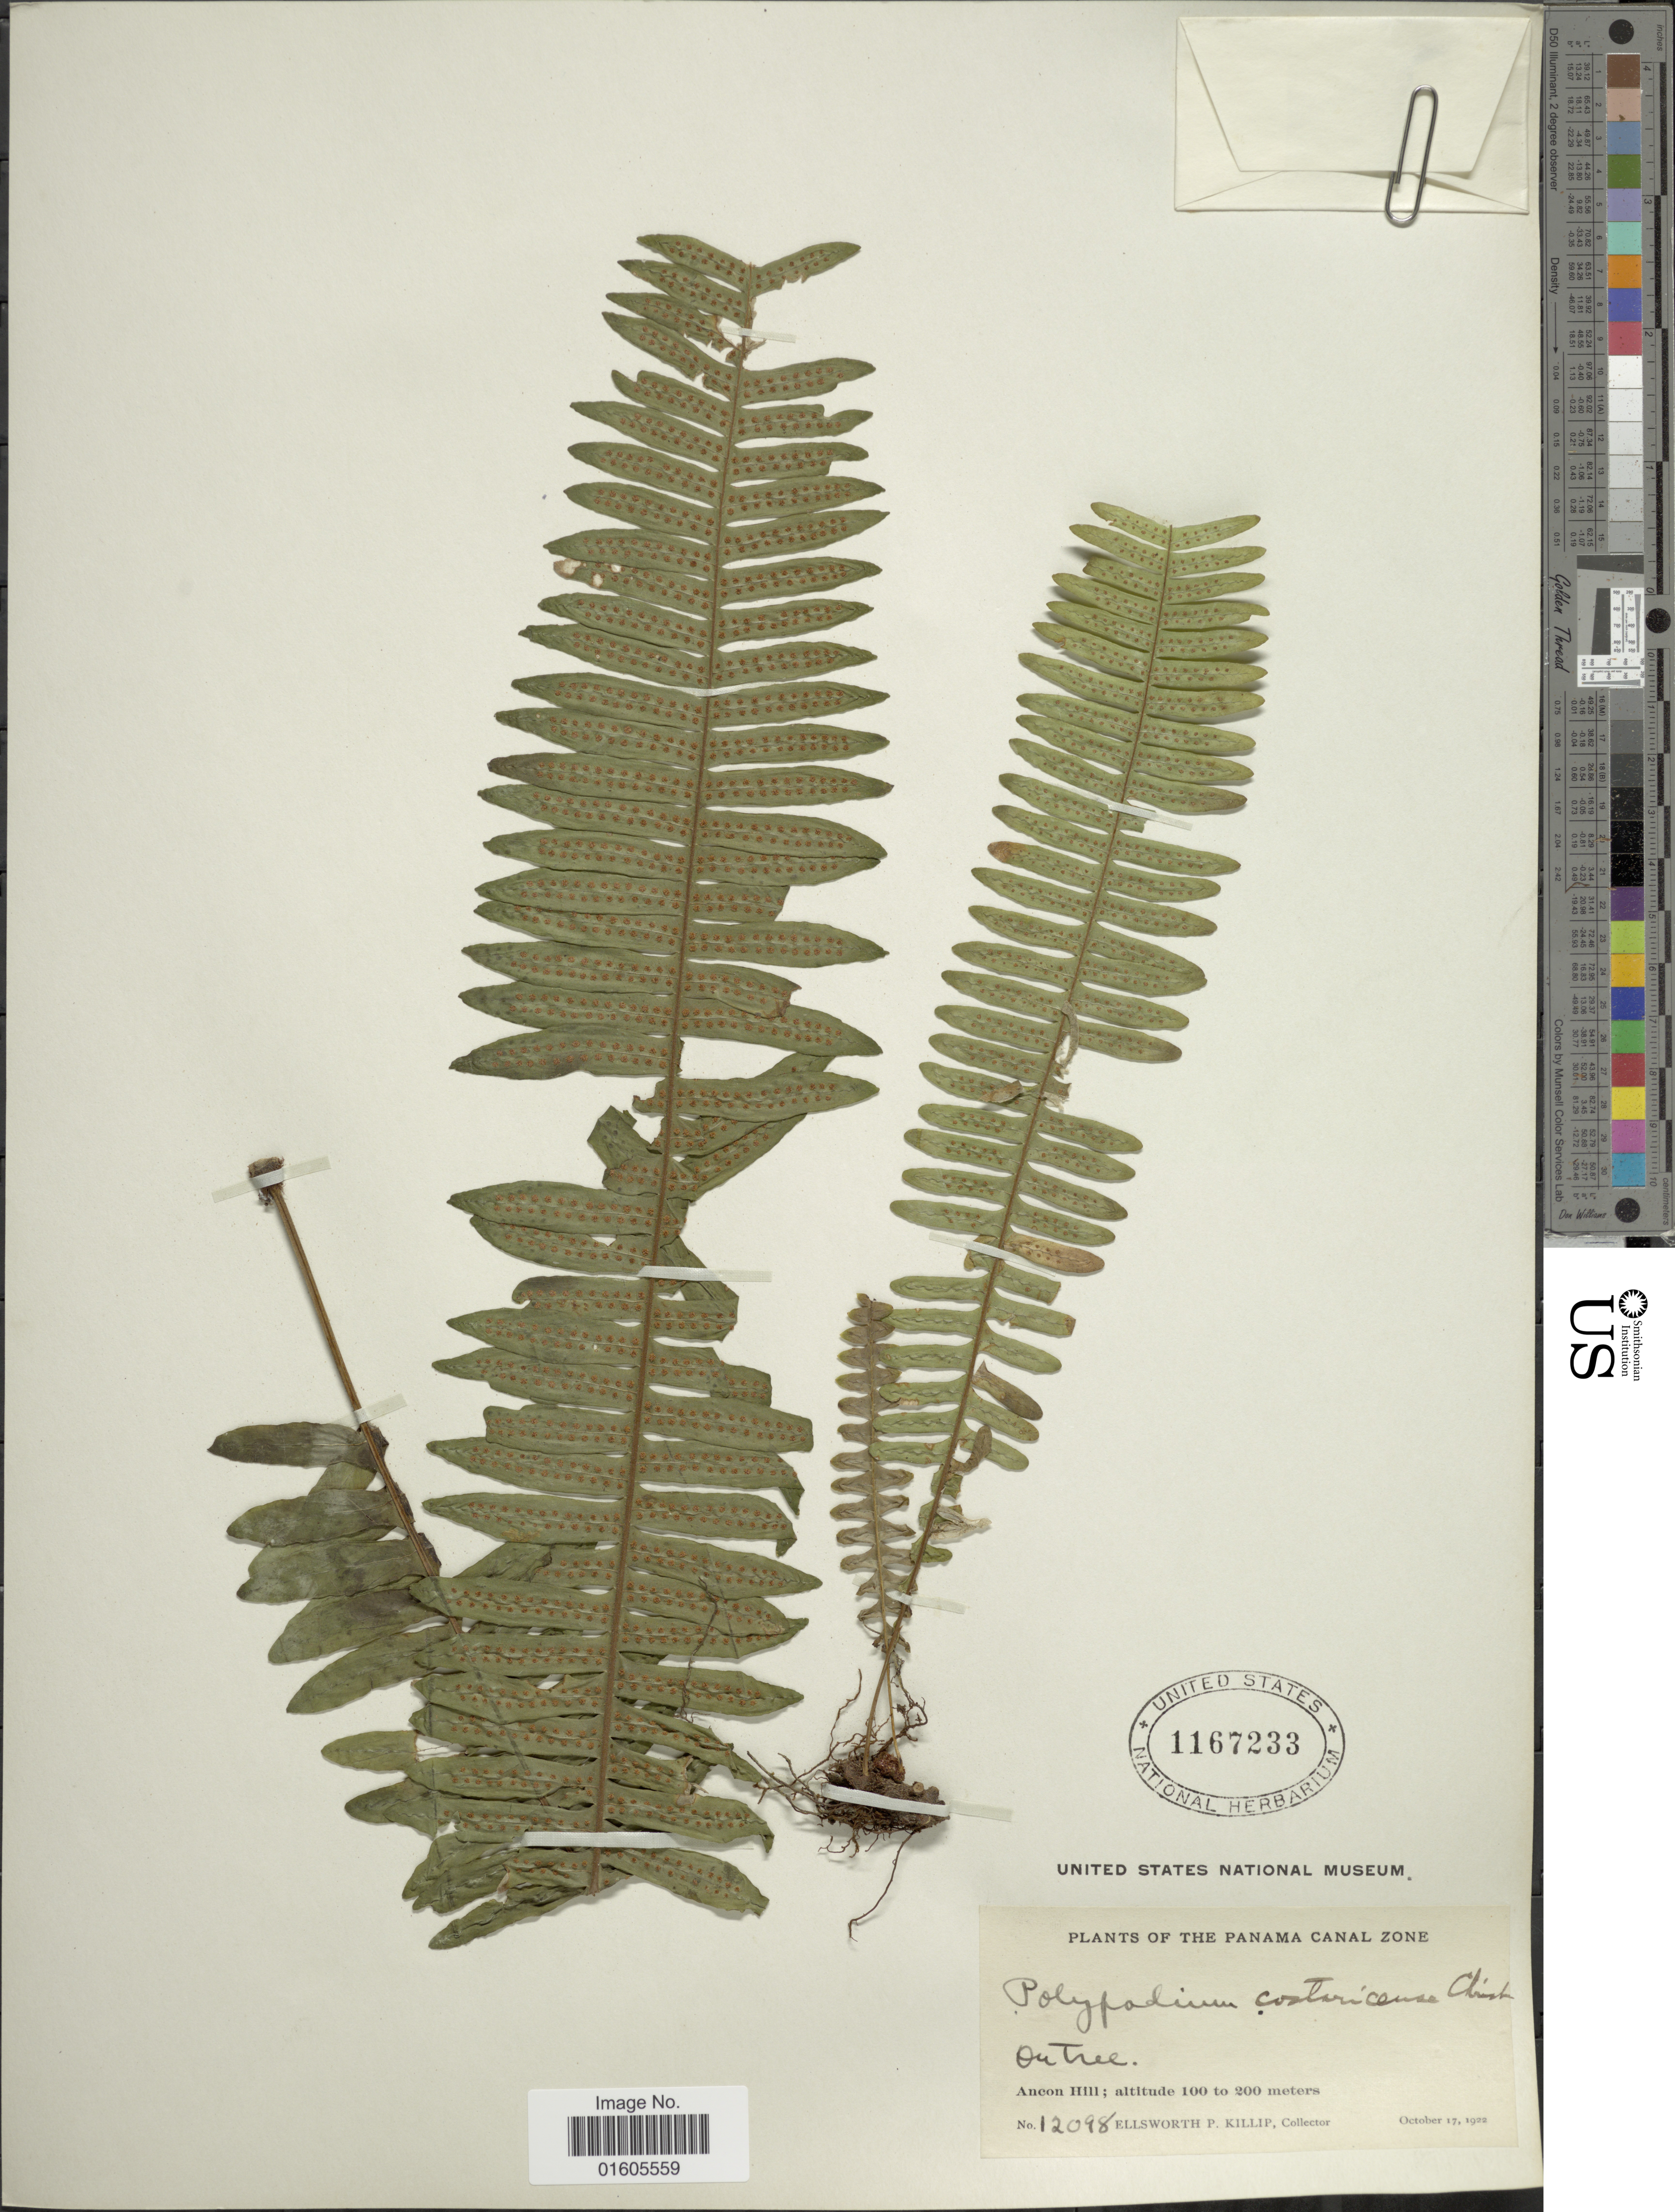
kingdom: Plantae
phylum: Tracheophyta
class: Polypodiopsida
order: Polypodiales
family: Polypodiaceae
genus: Serpocaulon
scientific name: Serpocaulon wagneri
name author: (Mett.) A.R. Sm.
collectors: E. P. Killip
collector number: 12098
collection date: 1922-10-17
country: Panama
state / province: Colón / Panamá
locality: The Panama Canal Zone, Ancon Hill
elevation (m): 100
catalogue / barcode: US 1167233